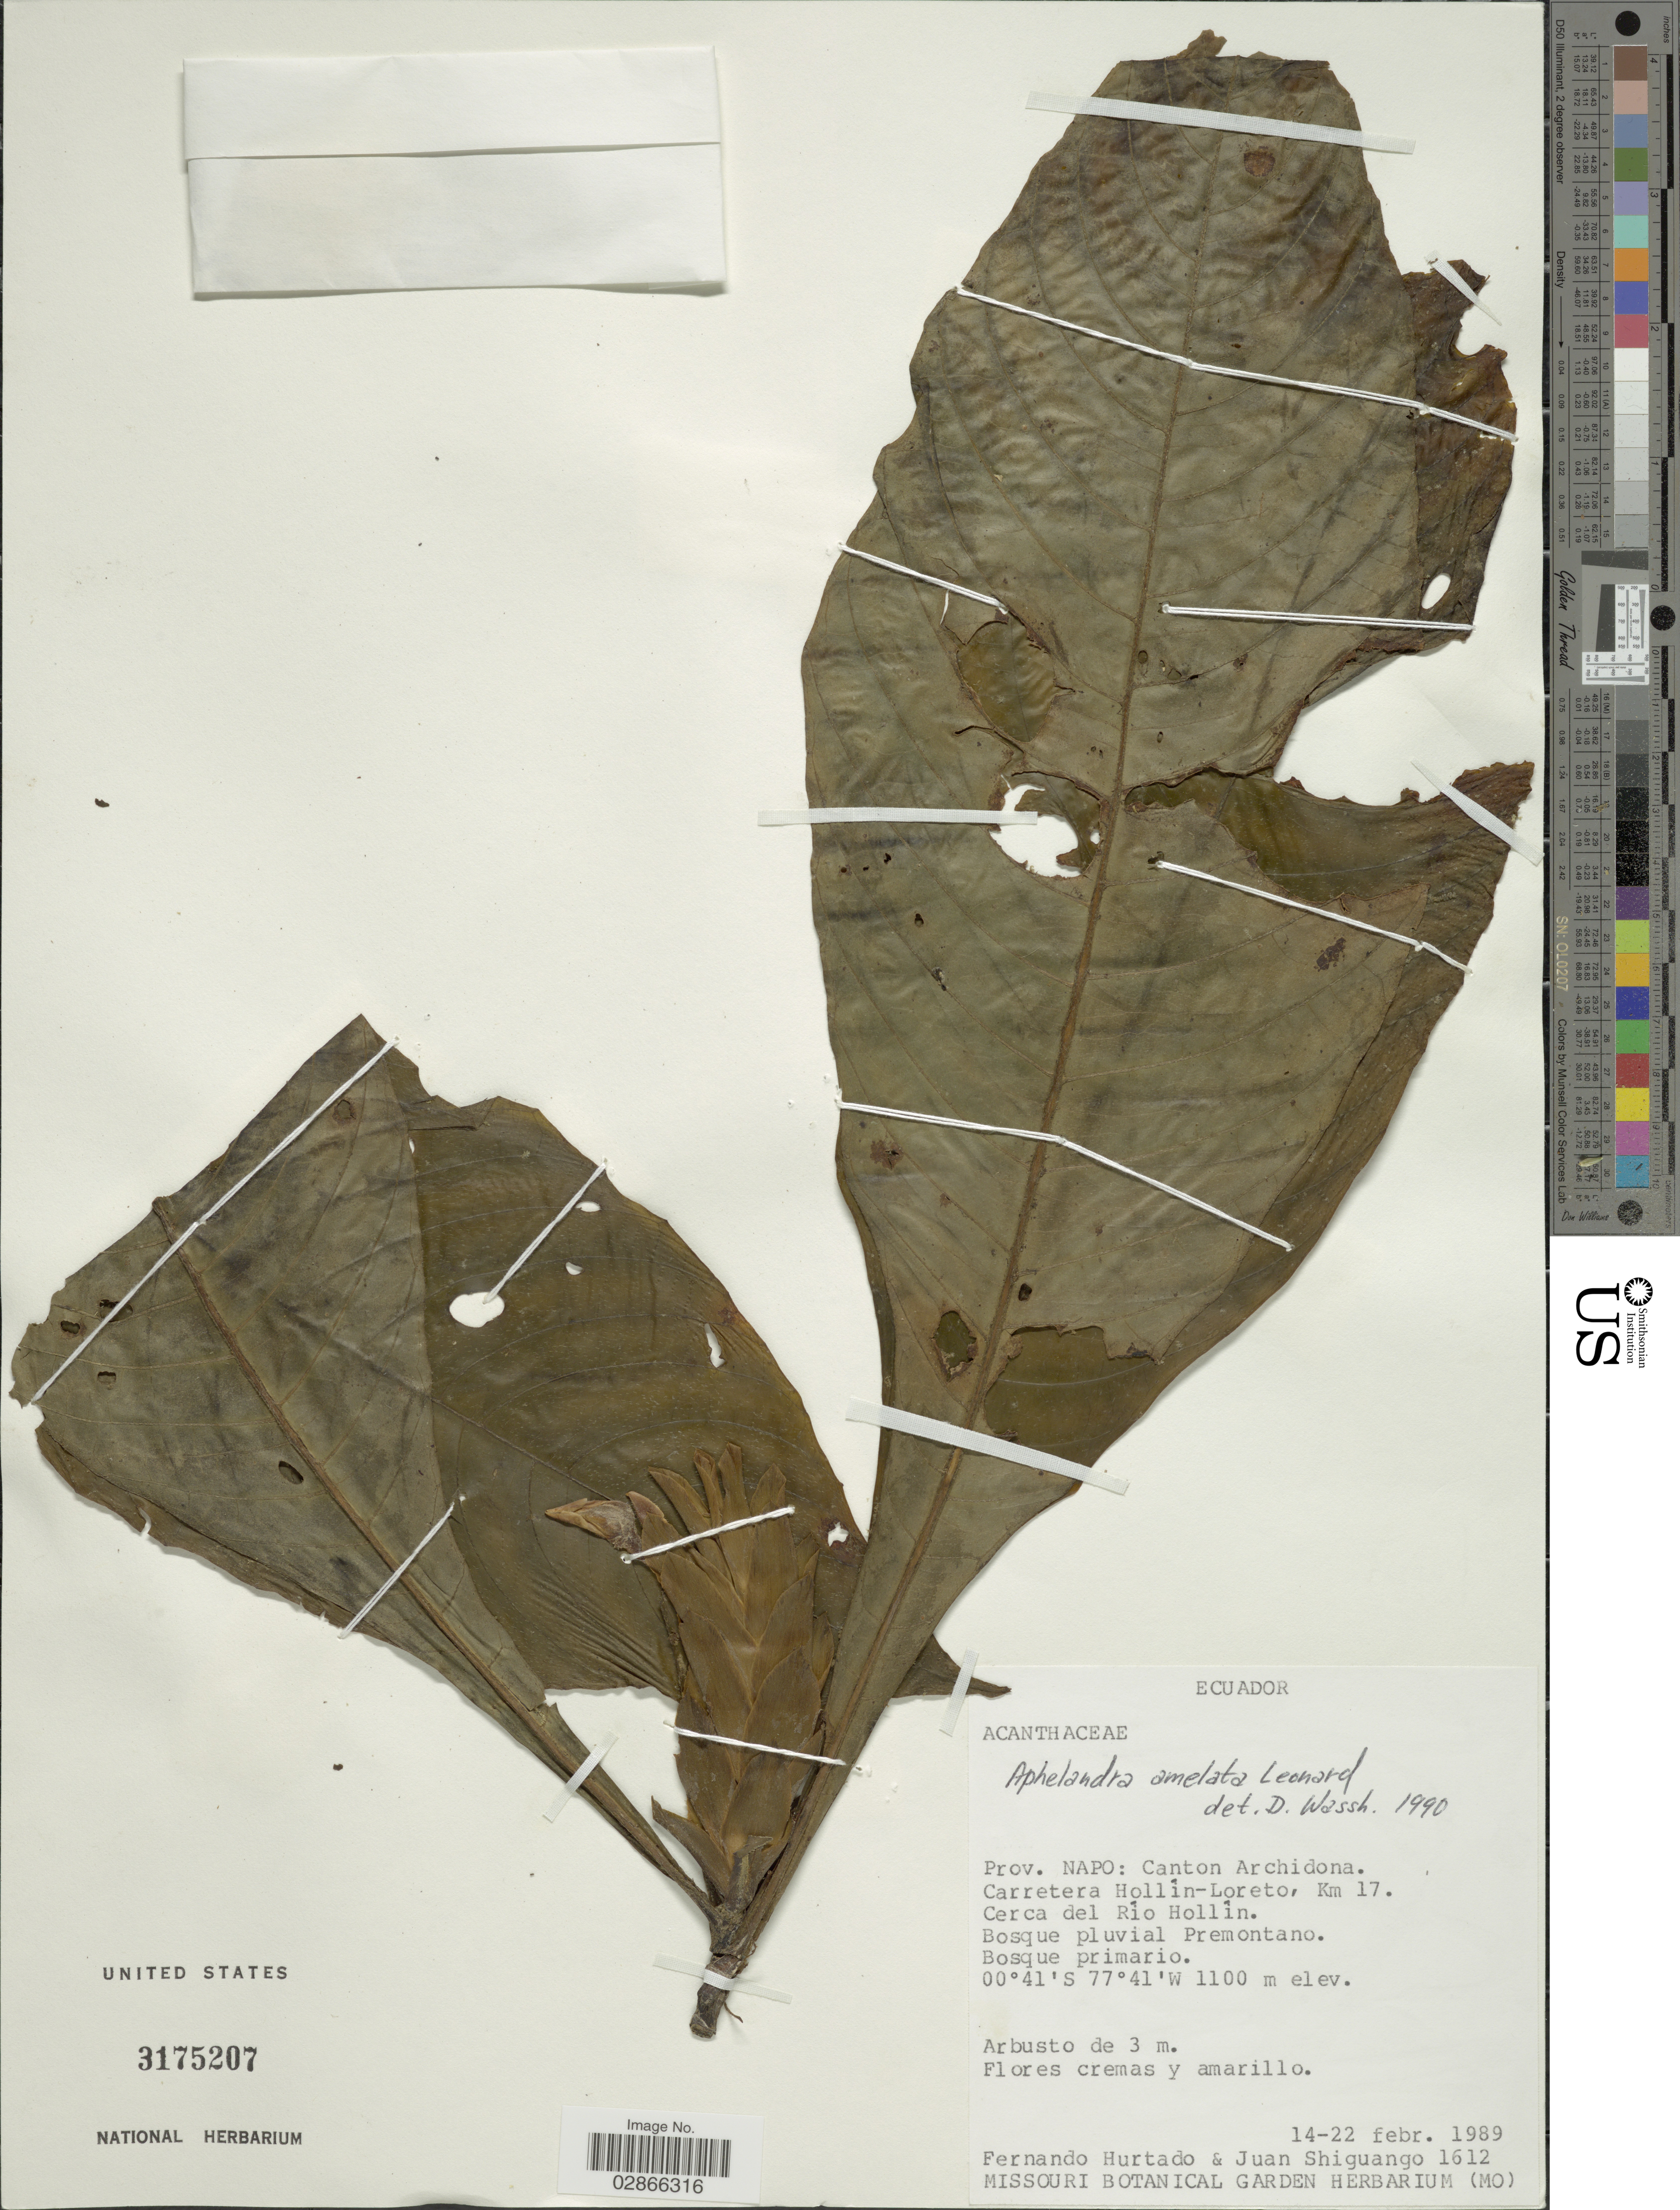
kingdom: Plantae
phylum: Tracheophyta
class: Magnoliopsida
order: Lamiales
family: Acanthaceae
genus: Aphelandra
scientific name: Aphelandra ameleta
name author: Leonard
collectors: F. Hurtado & J. Shiguango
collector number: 1612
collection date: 1989-02-14/1989-02-22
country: Ecuador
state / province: Napo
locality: Canton Archidona. Carretera Hollin-Loreto, Km 17. Cerca del Rio Hollin.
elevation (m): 1100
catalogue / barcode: US 3175207